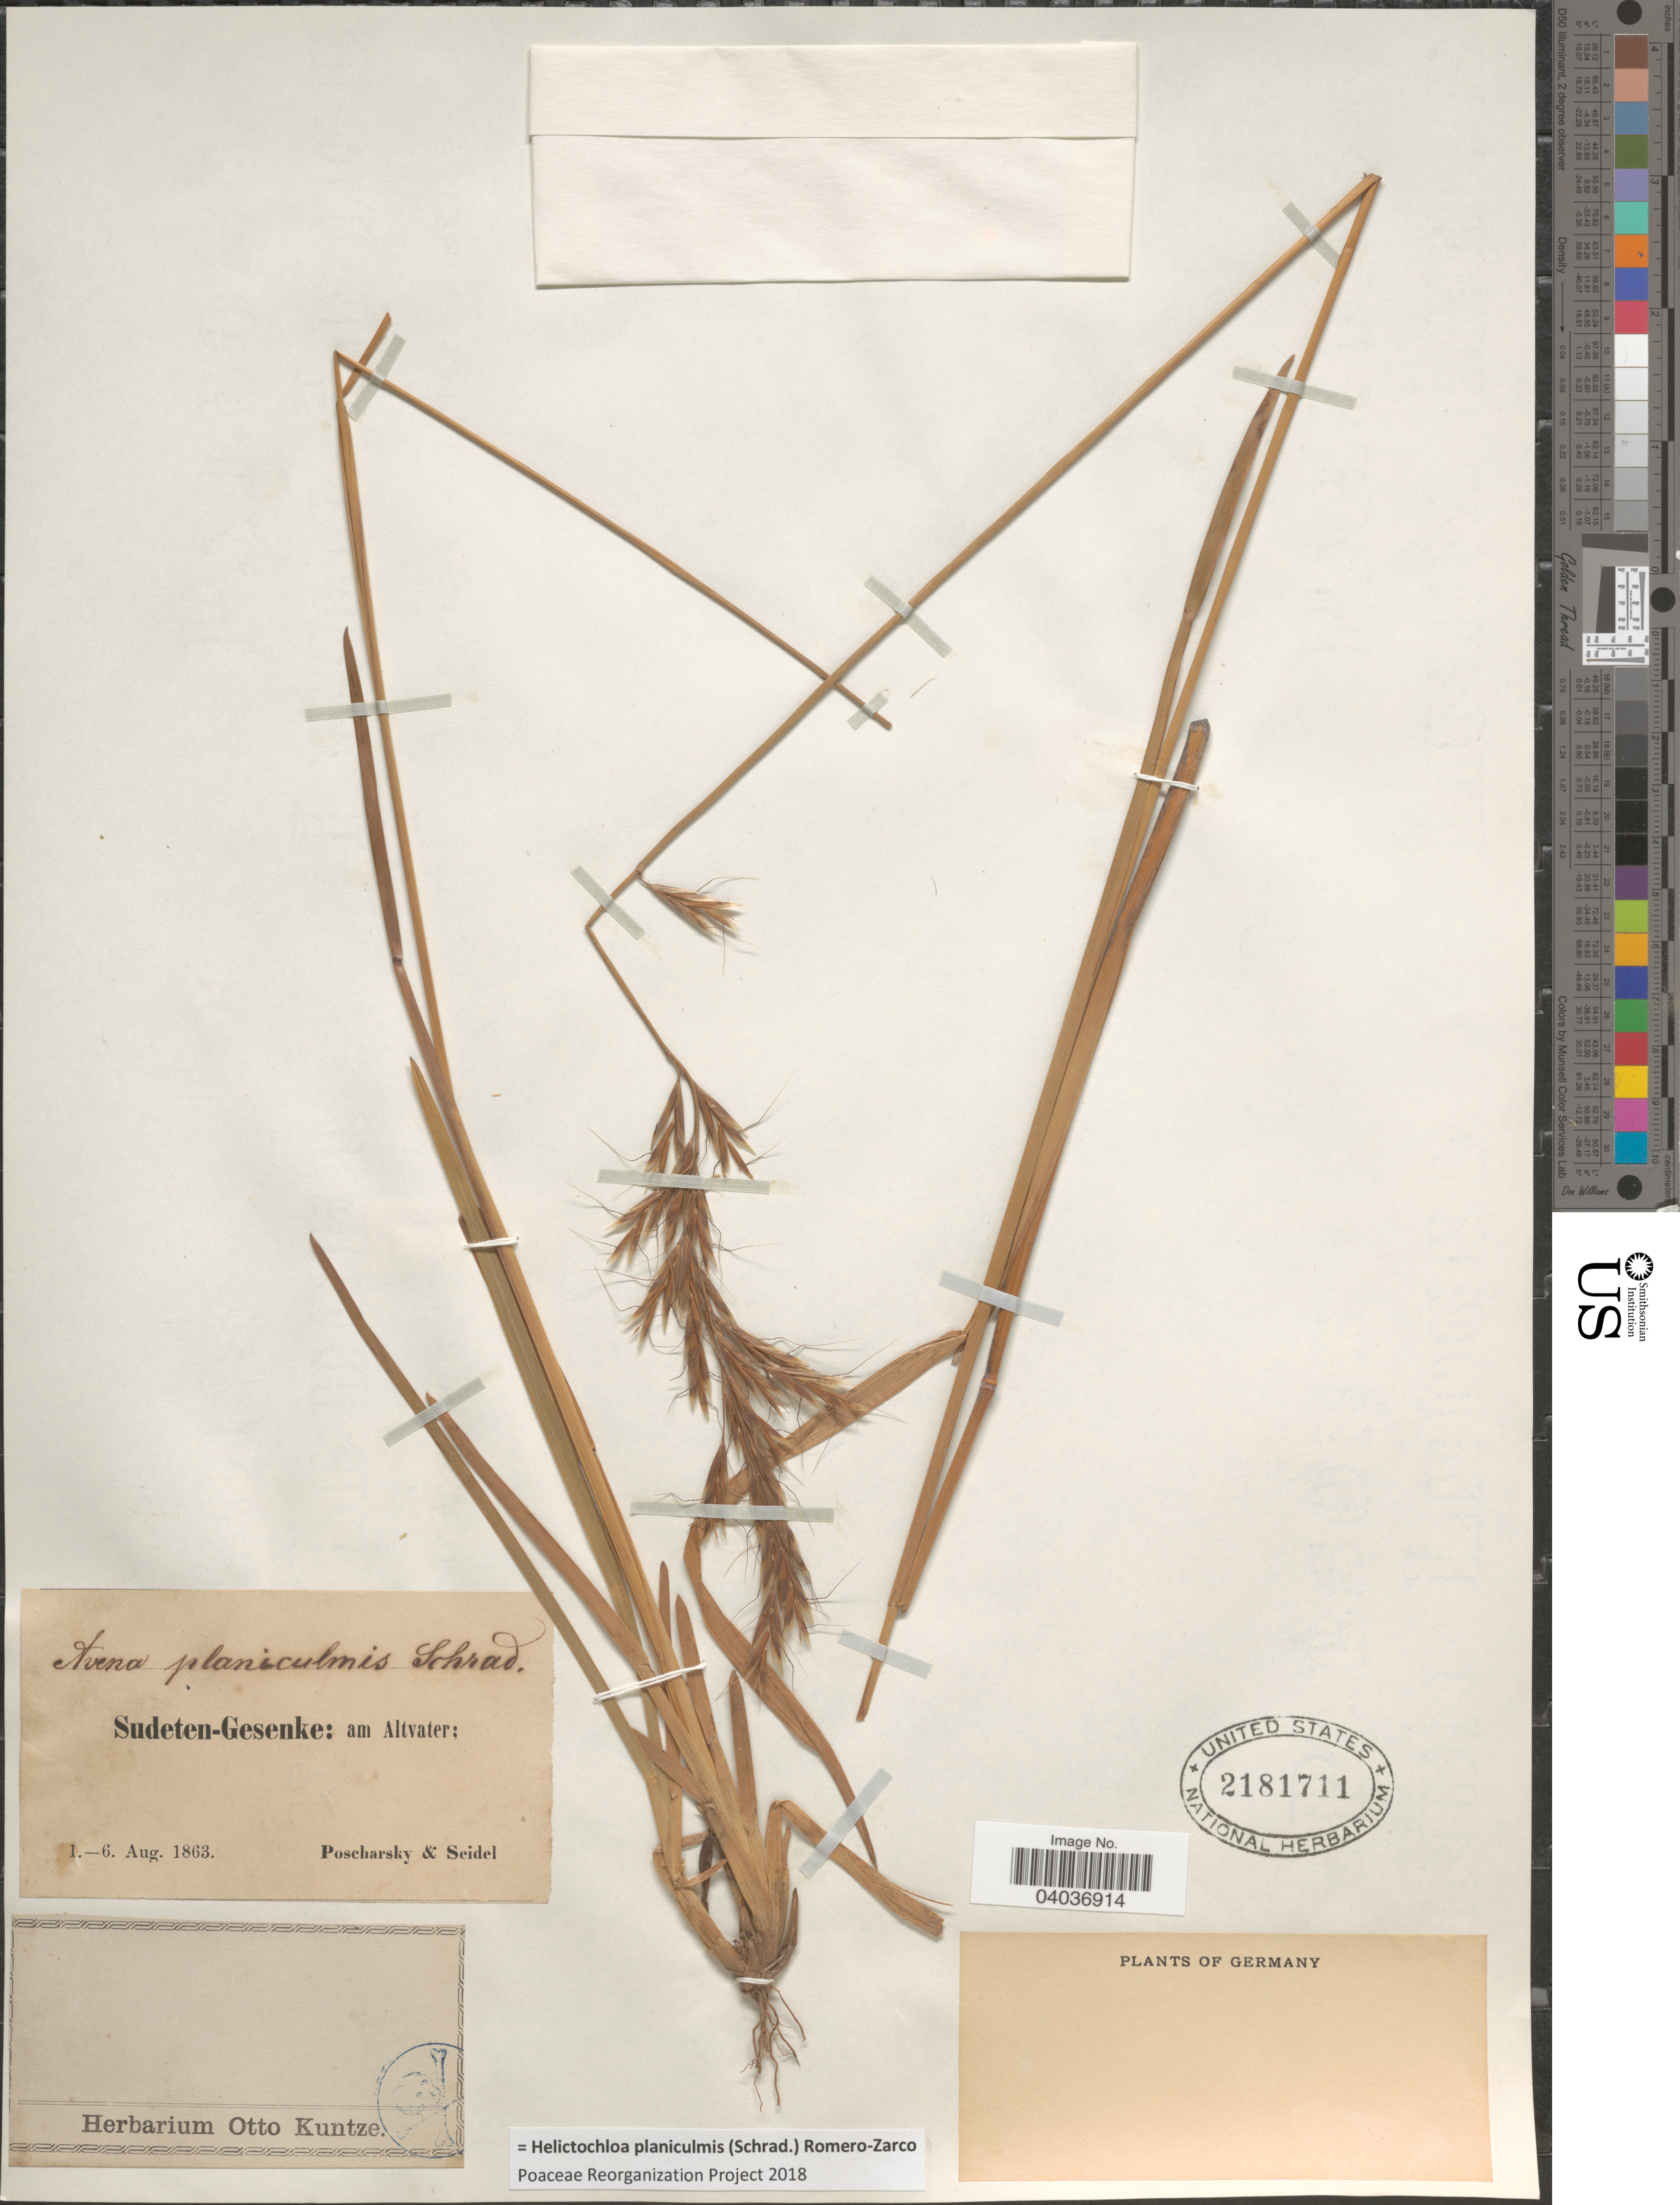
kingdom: Plantae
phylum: Tracheophyta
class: Liliopsida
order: Poales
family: Poaceae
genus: Helictochloa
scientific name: Helictochloa planiculmis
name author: (Schrad.) Romero Zarco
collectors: Poscharsky & -. Seidel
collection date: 1863-08-01/1863-08-06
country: Germany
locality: Sudeten-Geschenke: am Alvater.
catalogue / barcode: US 2181711